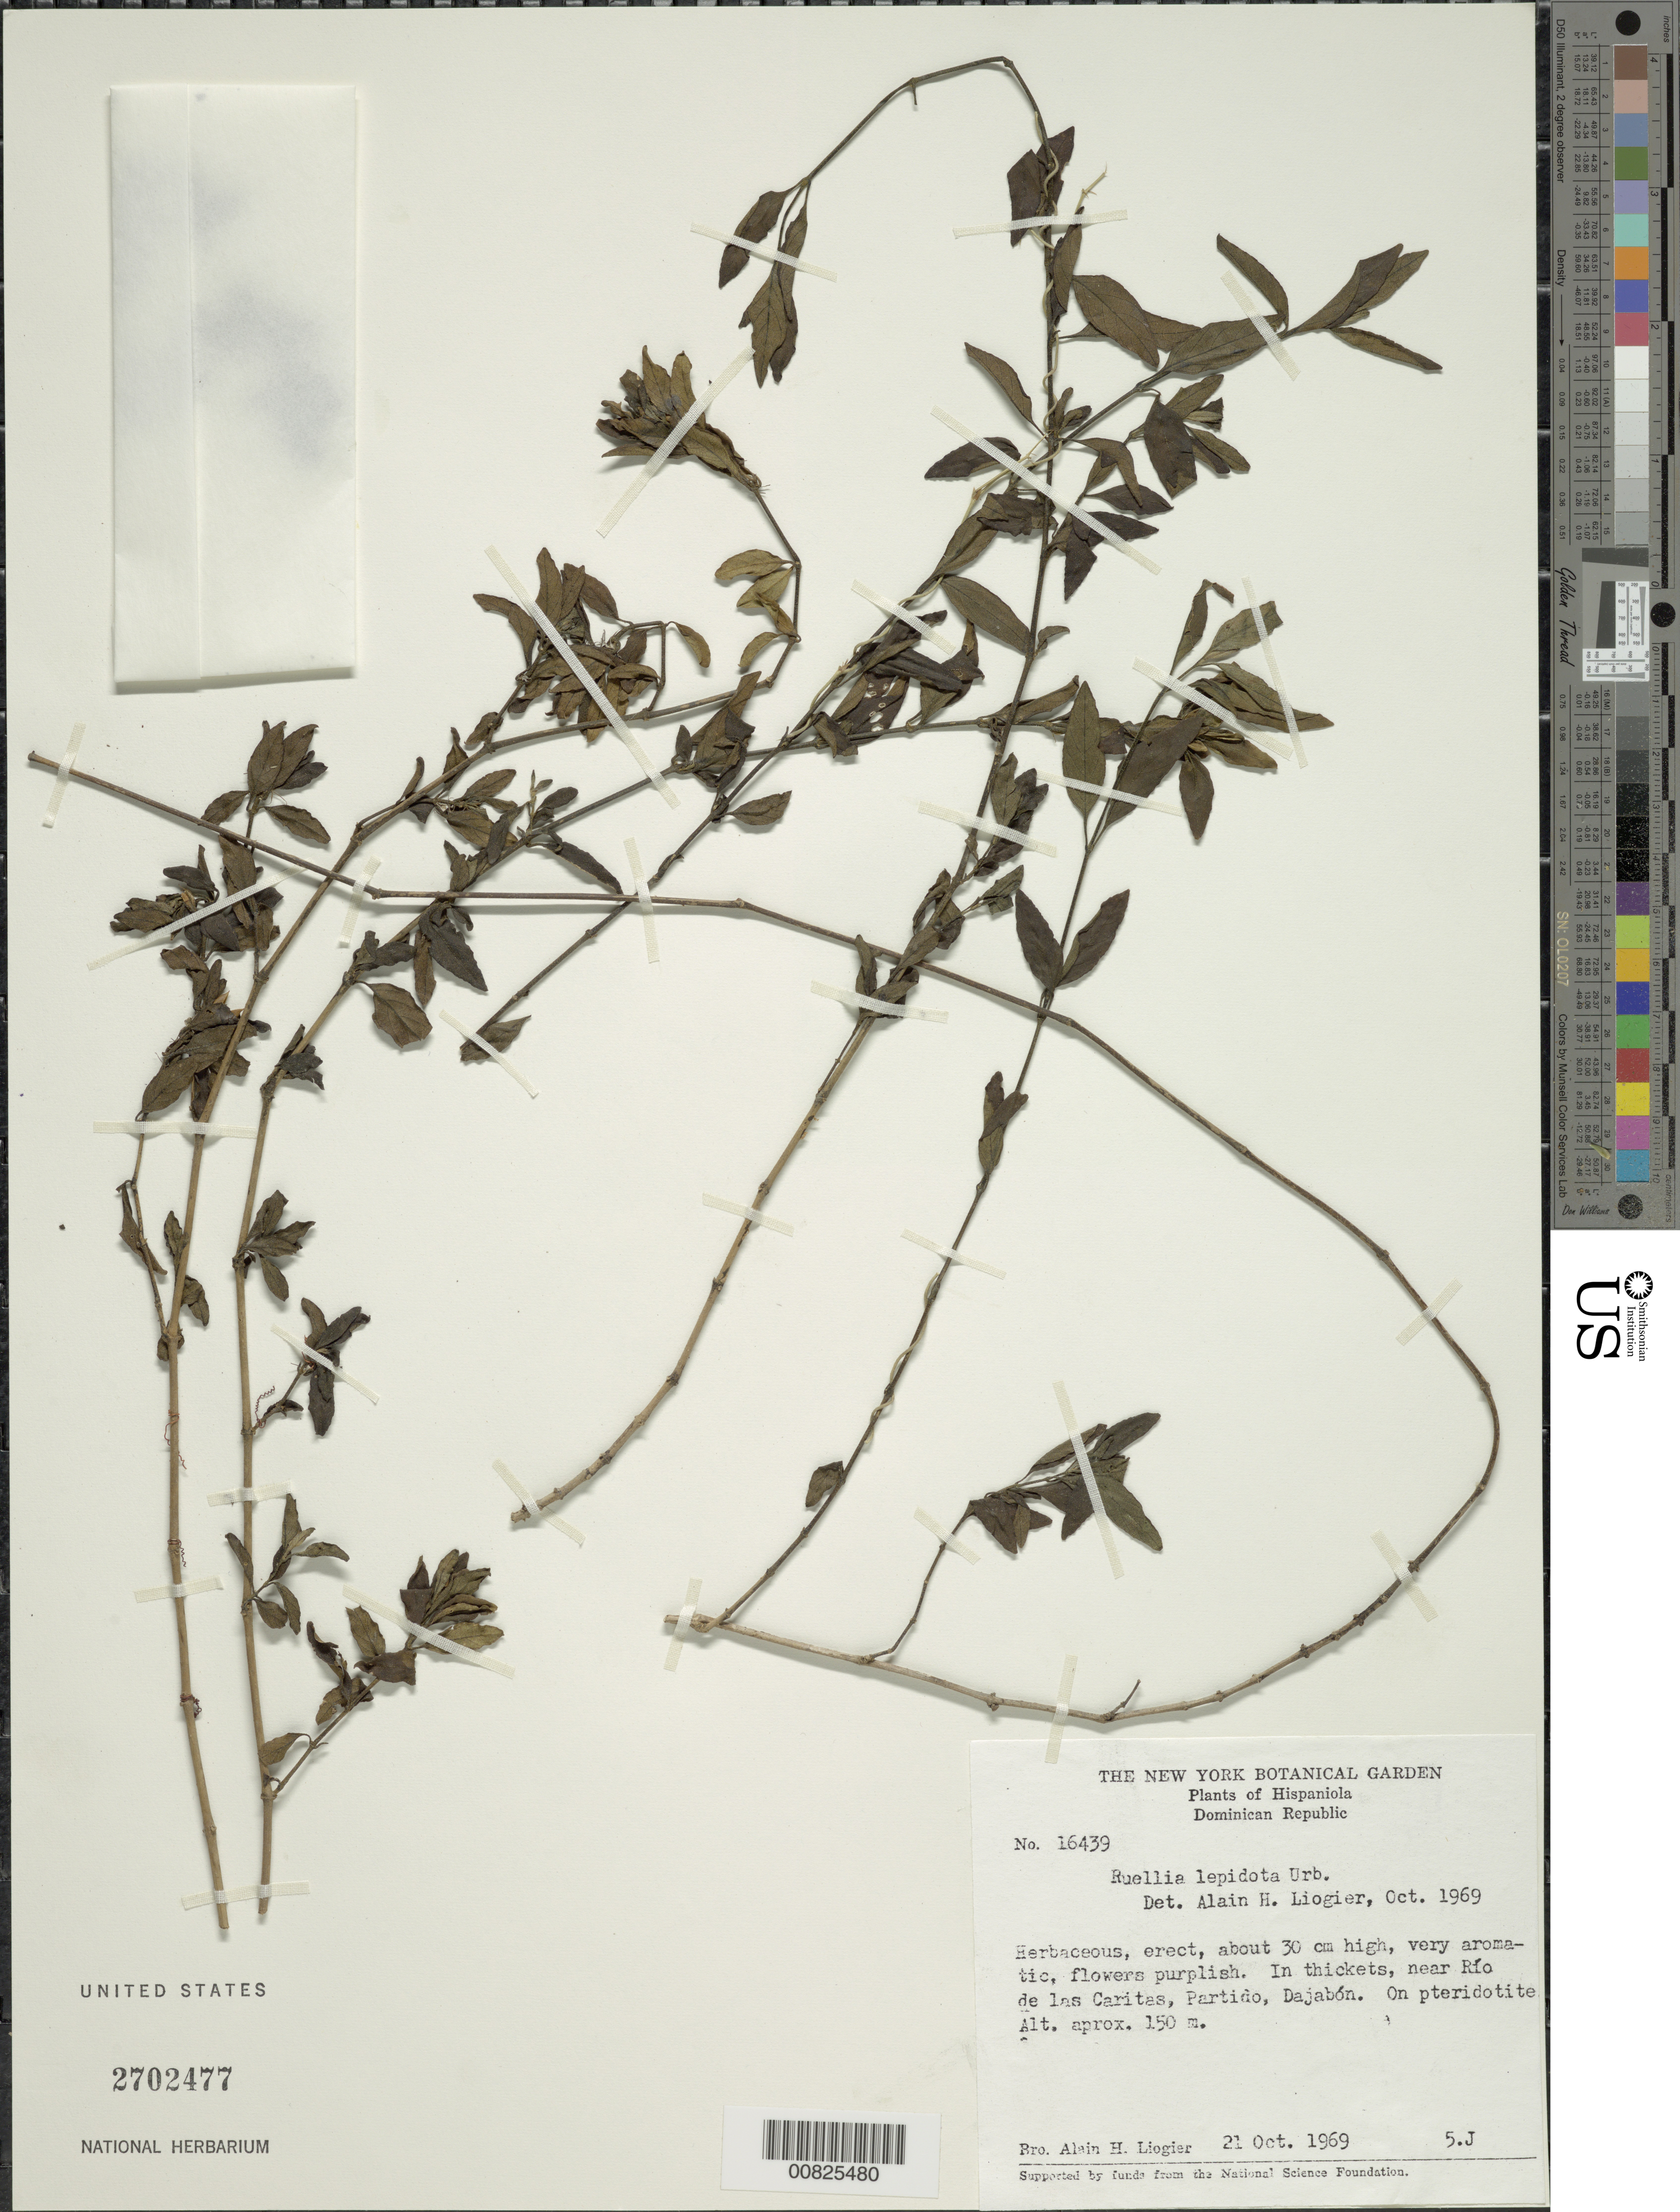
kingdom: Plantae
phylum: Tracheophyta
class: Magnoliopsida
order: Lamiales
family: Acanthaceae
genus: Ruellia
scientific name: Ruellia lepidota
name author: Urb.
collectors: A. H. Liogier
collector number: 16439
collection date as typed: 21 Oct 1969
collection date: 1969-10-21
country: Dominican Republic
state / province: Dajabón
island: Hispaniola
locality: Near Río de Las Caritas, Partido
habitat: In thickets on pteridotite near river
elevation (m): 150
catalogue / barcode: US 2702477